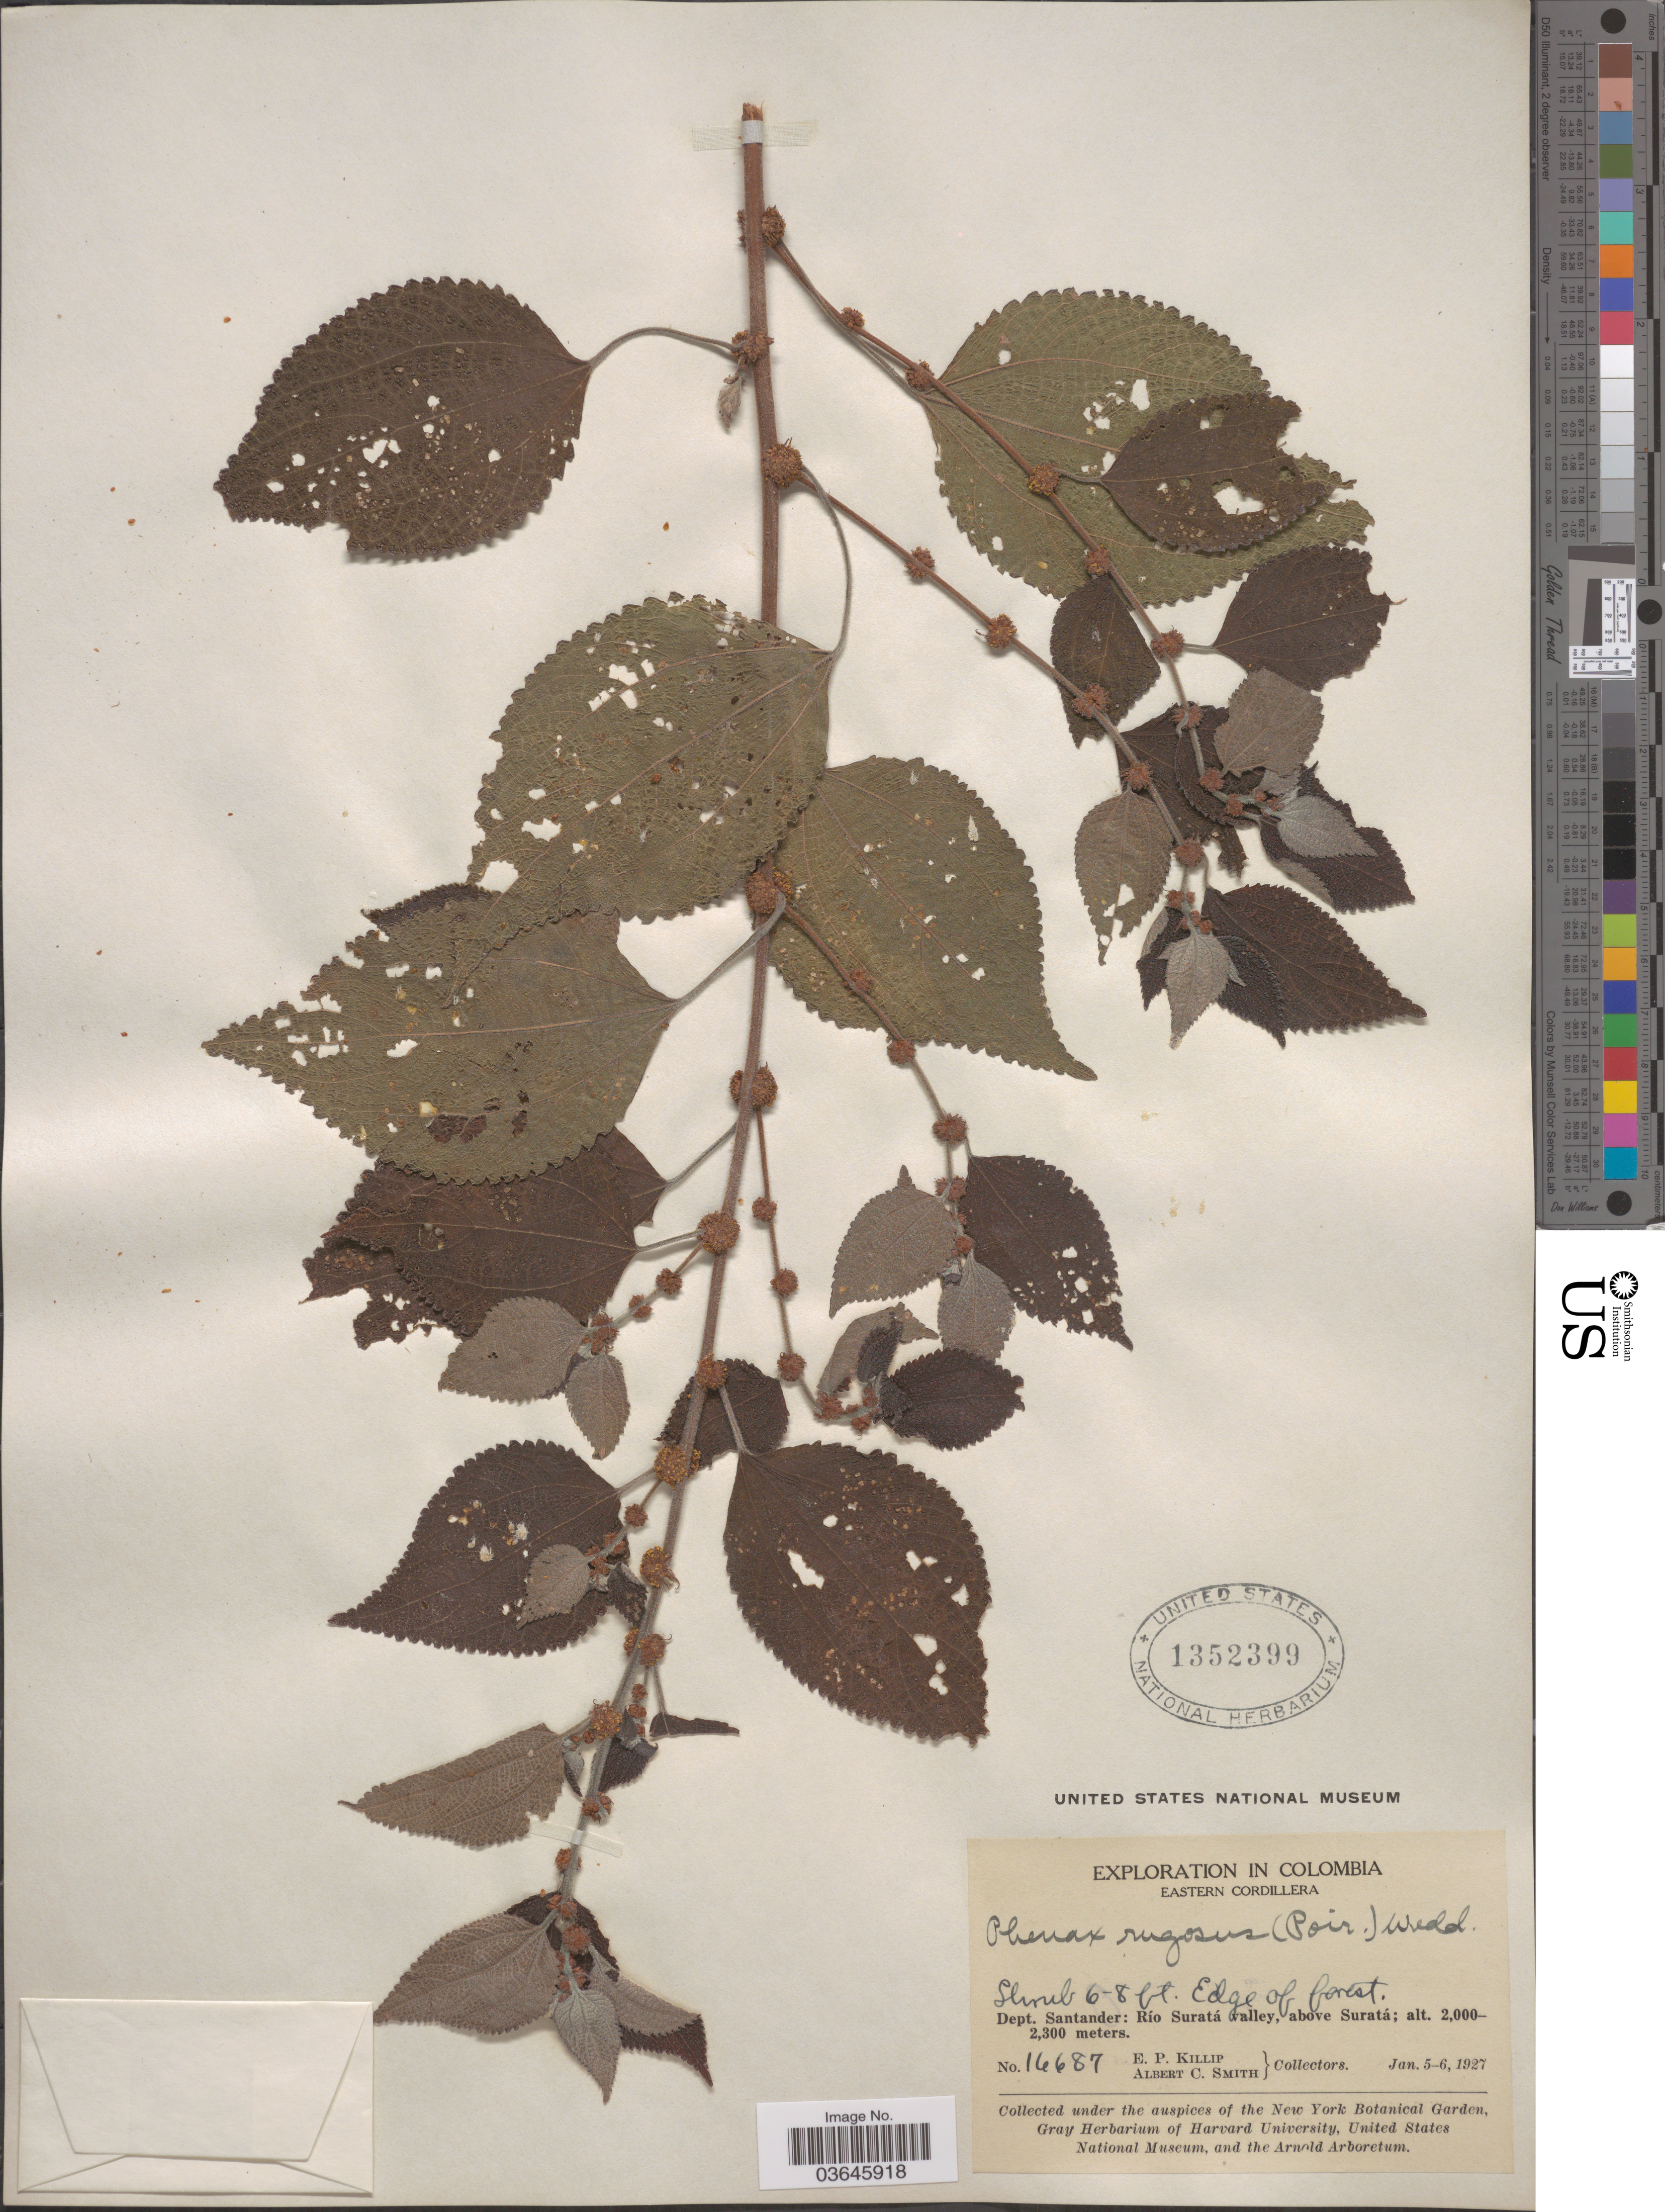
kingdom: Plantae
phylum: Tracheophyta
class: Magnoliopsida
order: Rosales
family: Urticaceae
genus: Phenax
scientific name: Phenax rugosus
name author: (Poir.) Wedd.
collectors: E. P. Killip & A. C. Smith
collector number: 16687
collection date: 1927-01-05/1927-01-06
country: Colombia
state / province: Santander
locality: Eastern Cordillera. Dept. Santander: Río Suratá valley, above Suratá.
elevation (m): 2000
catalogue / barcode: US 1352399